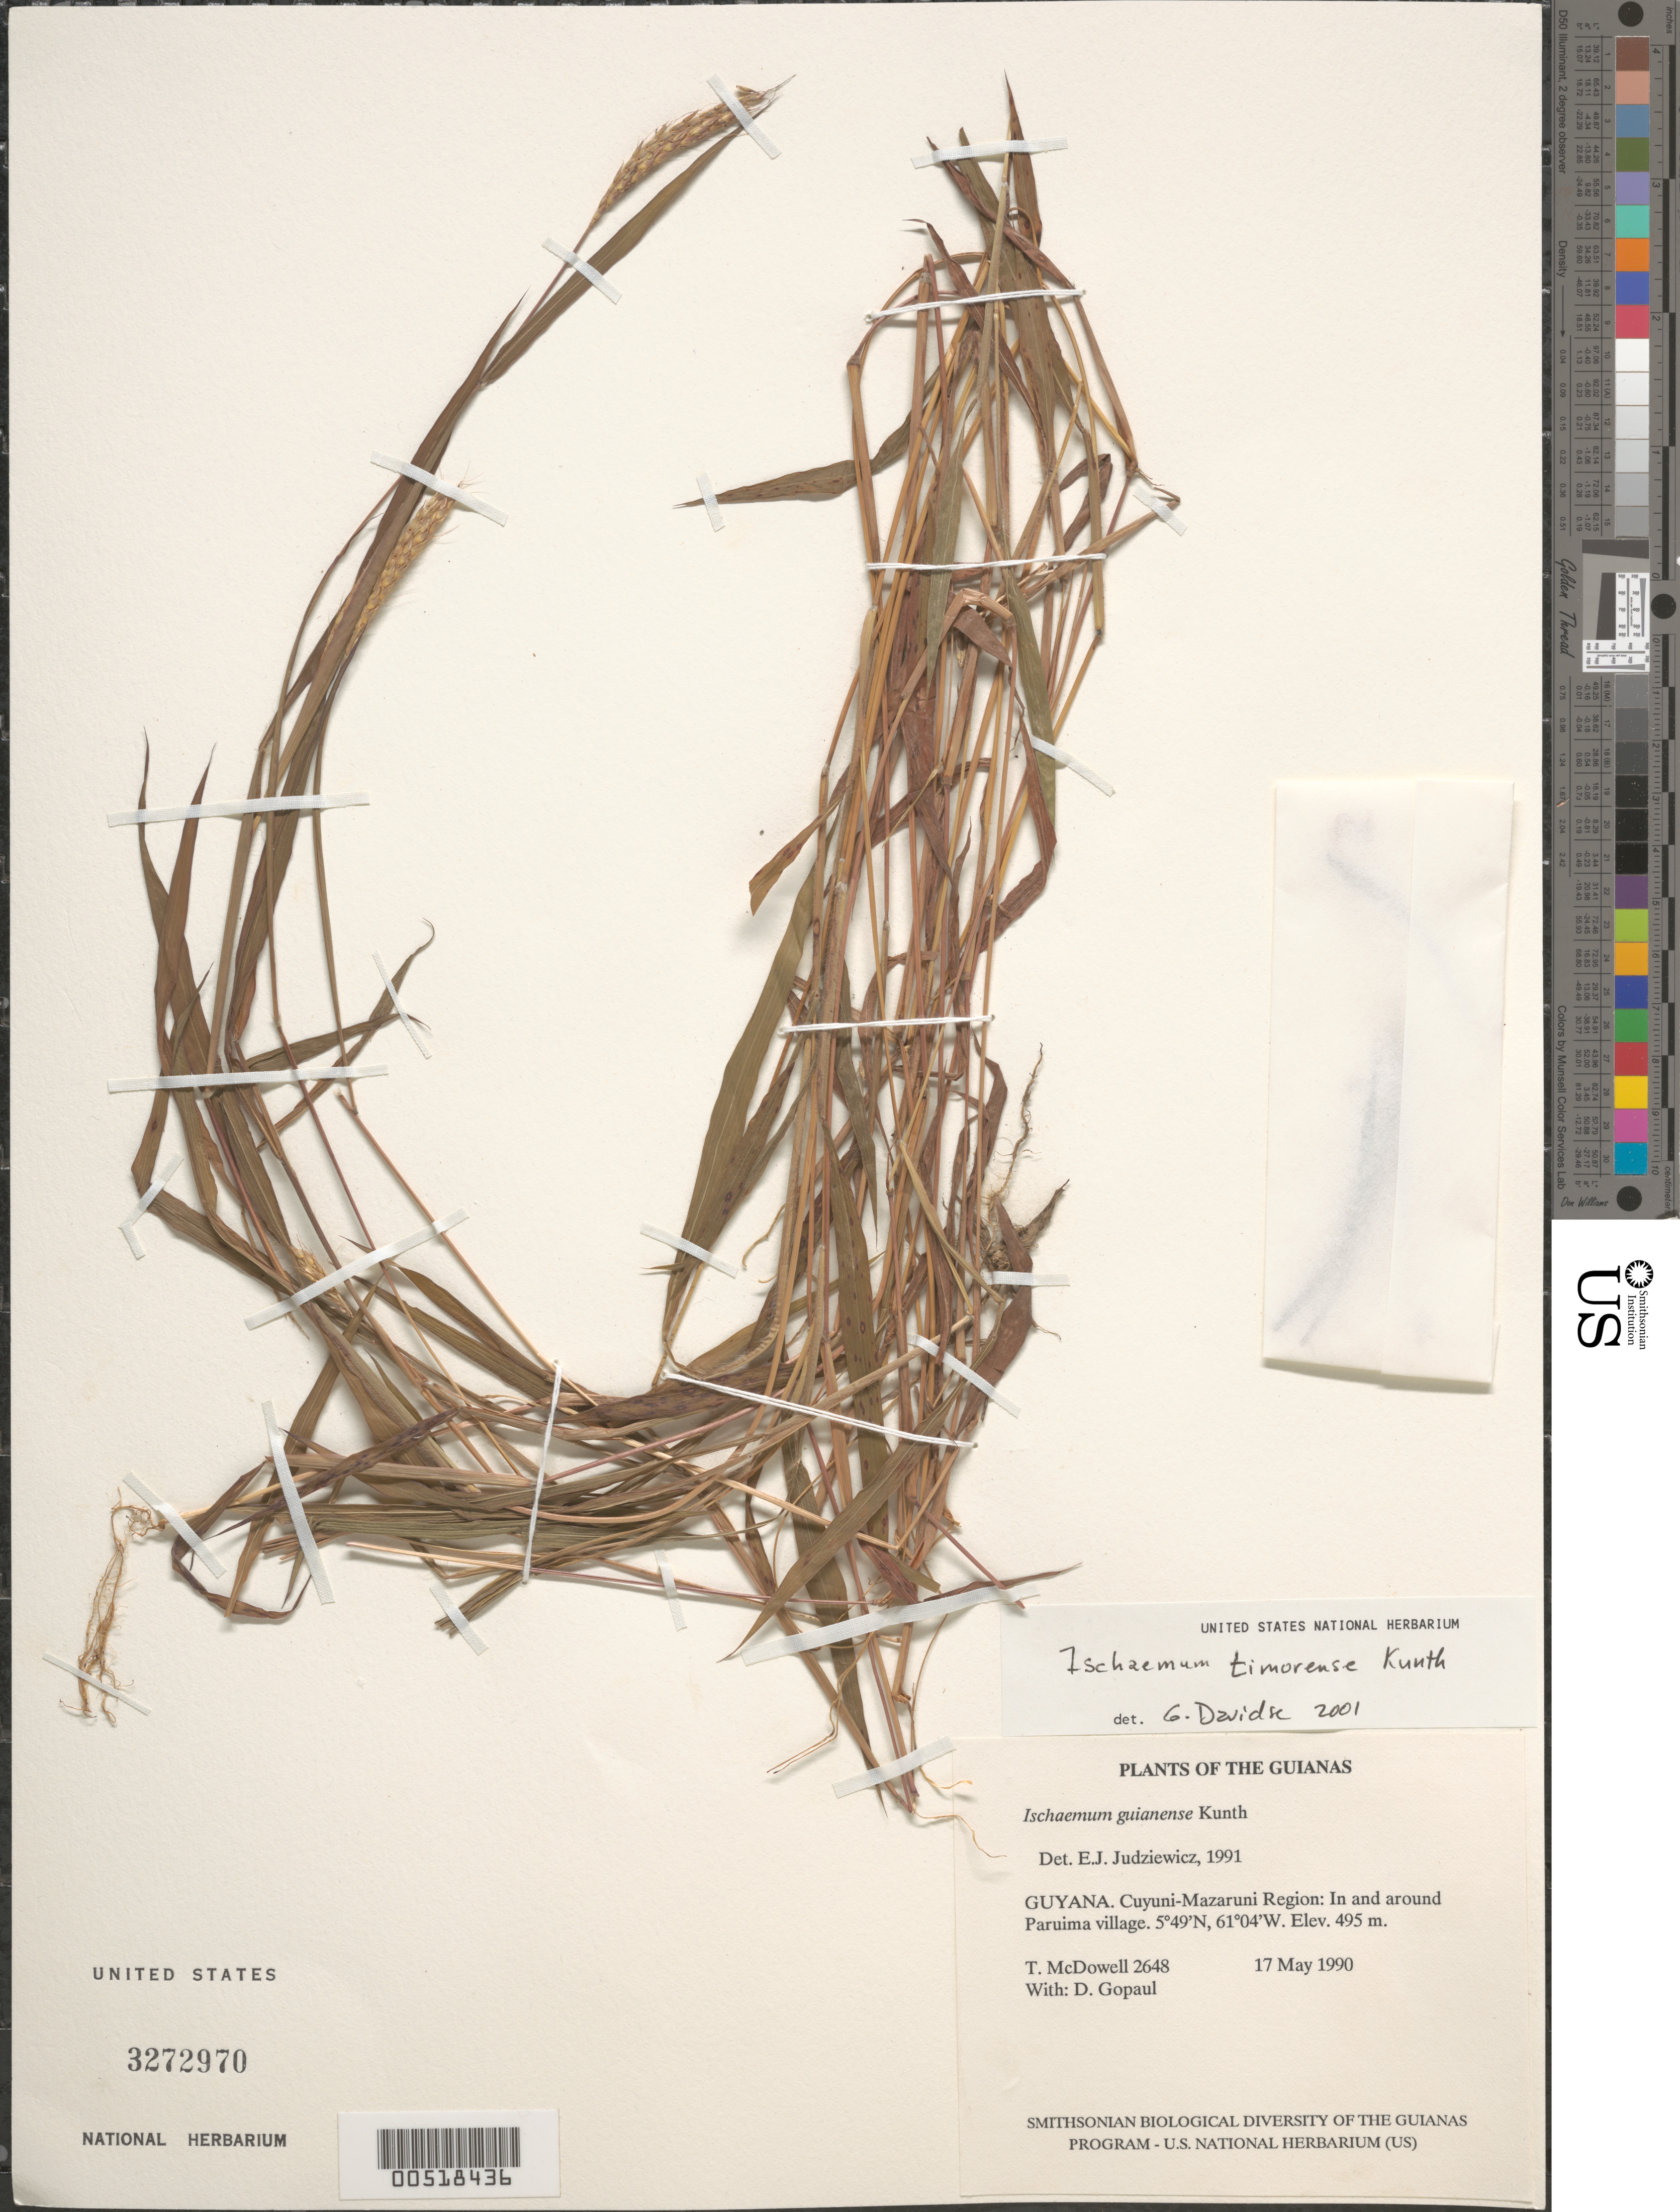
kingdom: Plantae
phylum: Tracheophyta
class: Liliopsida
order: Poales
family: Poaceae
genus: Ischaemum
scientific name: Ischaemum timorense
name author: Kunth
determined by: Davidse, Gerrit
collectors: T. McDowell & D. Gopaul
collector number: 2648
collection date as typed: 18 May 1990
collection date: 1990-05-18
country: Guyana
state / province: Cuyuni-Mazaruni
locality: In and around Paruima village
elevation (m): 495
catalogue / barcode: US 3272970